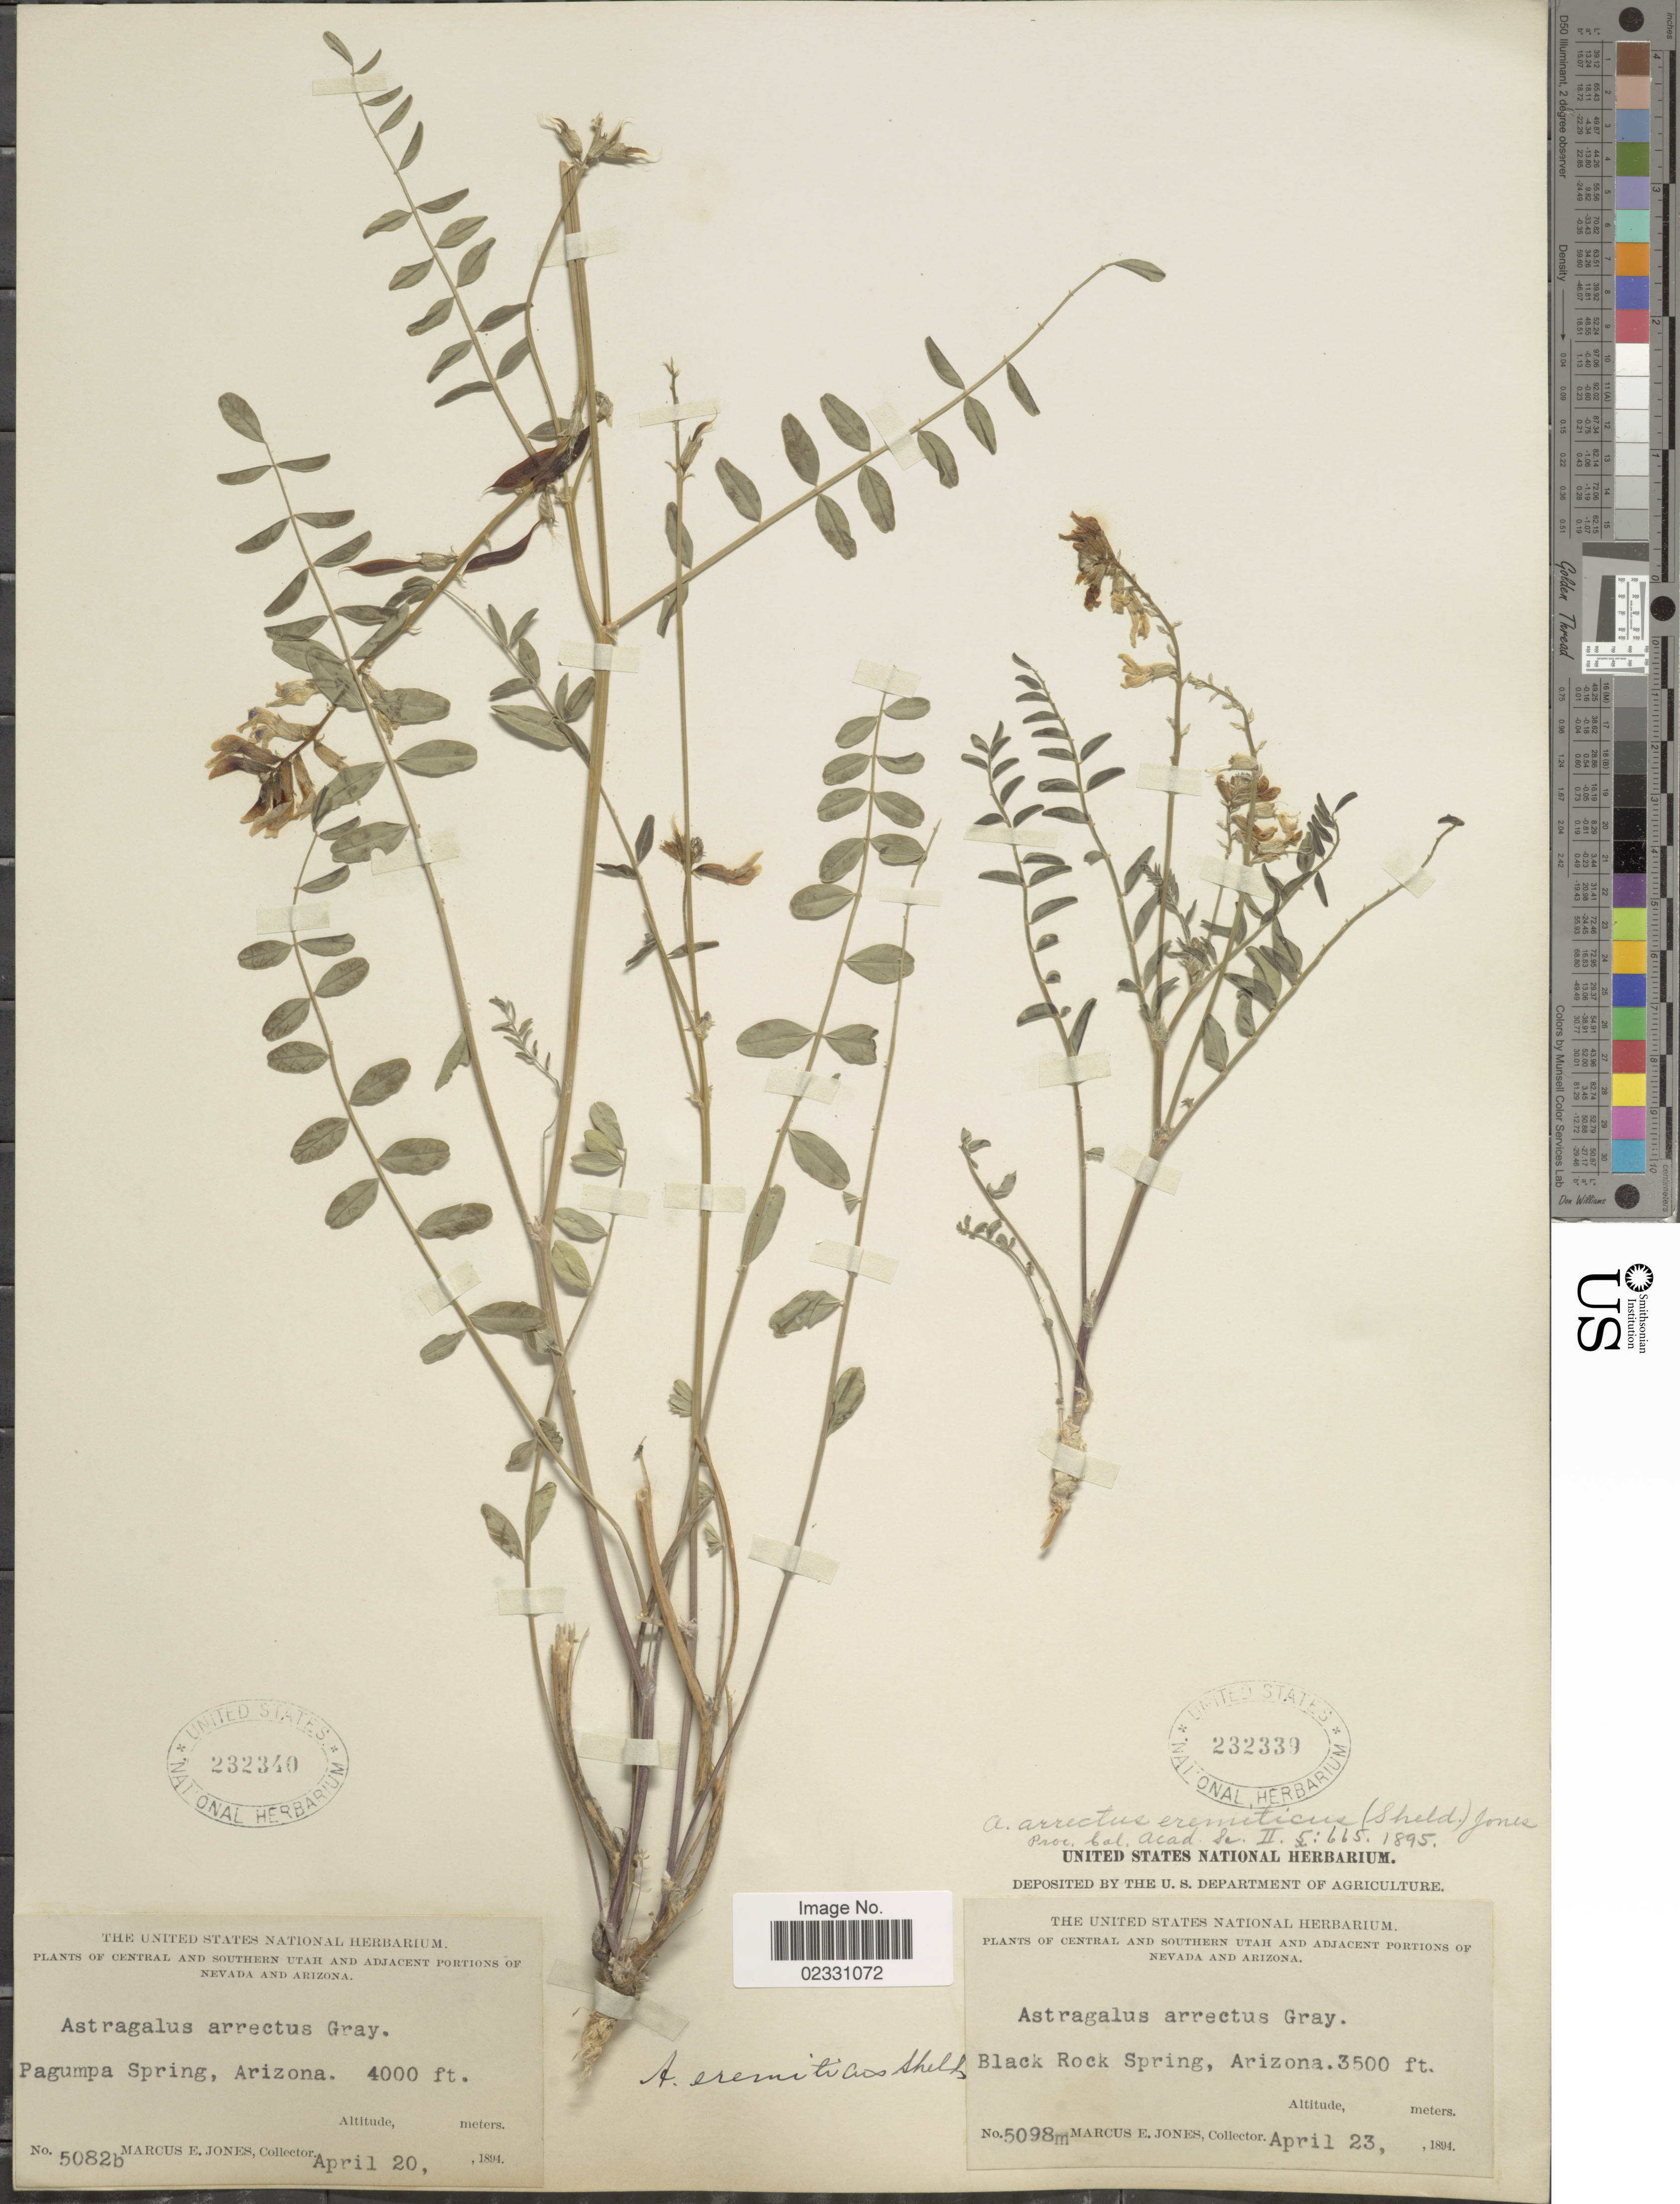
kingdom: Plantae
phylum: Tracheophyta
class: Magnoliopsida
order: Fabales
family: Fabaceae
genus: Astragalus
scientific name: Astragalus eremiticus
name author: E. Sheld.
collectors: M. E. Jones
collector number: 5082b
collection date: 1894-04-20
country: United States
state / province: Arizona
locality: Adjacent portions of Arizona. Pagumpa Spring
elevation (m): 1219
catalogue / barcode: US 232340-2